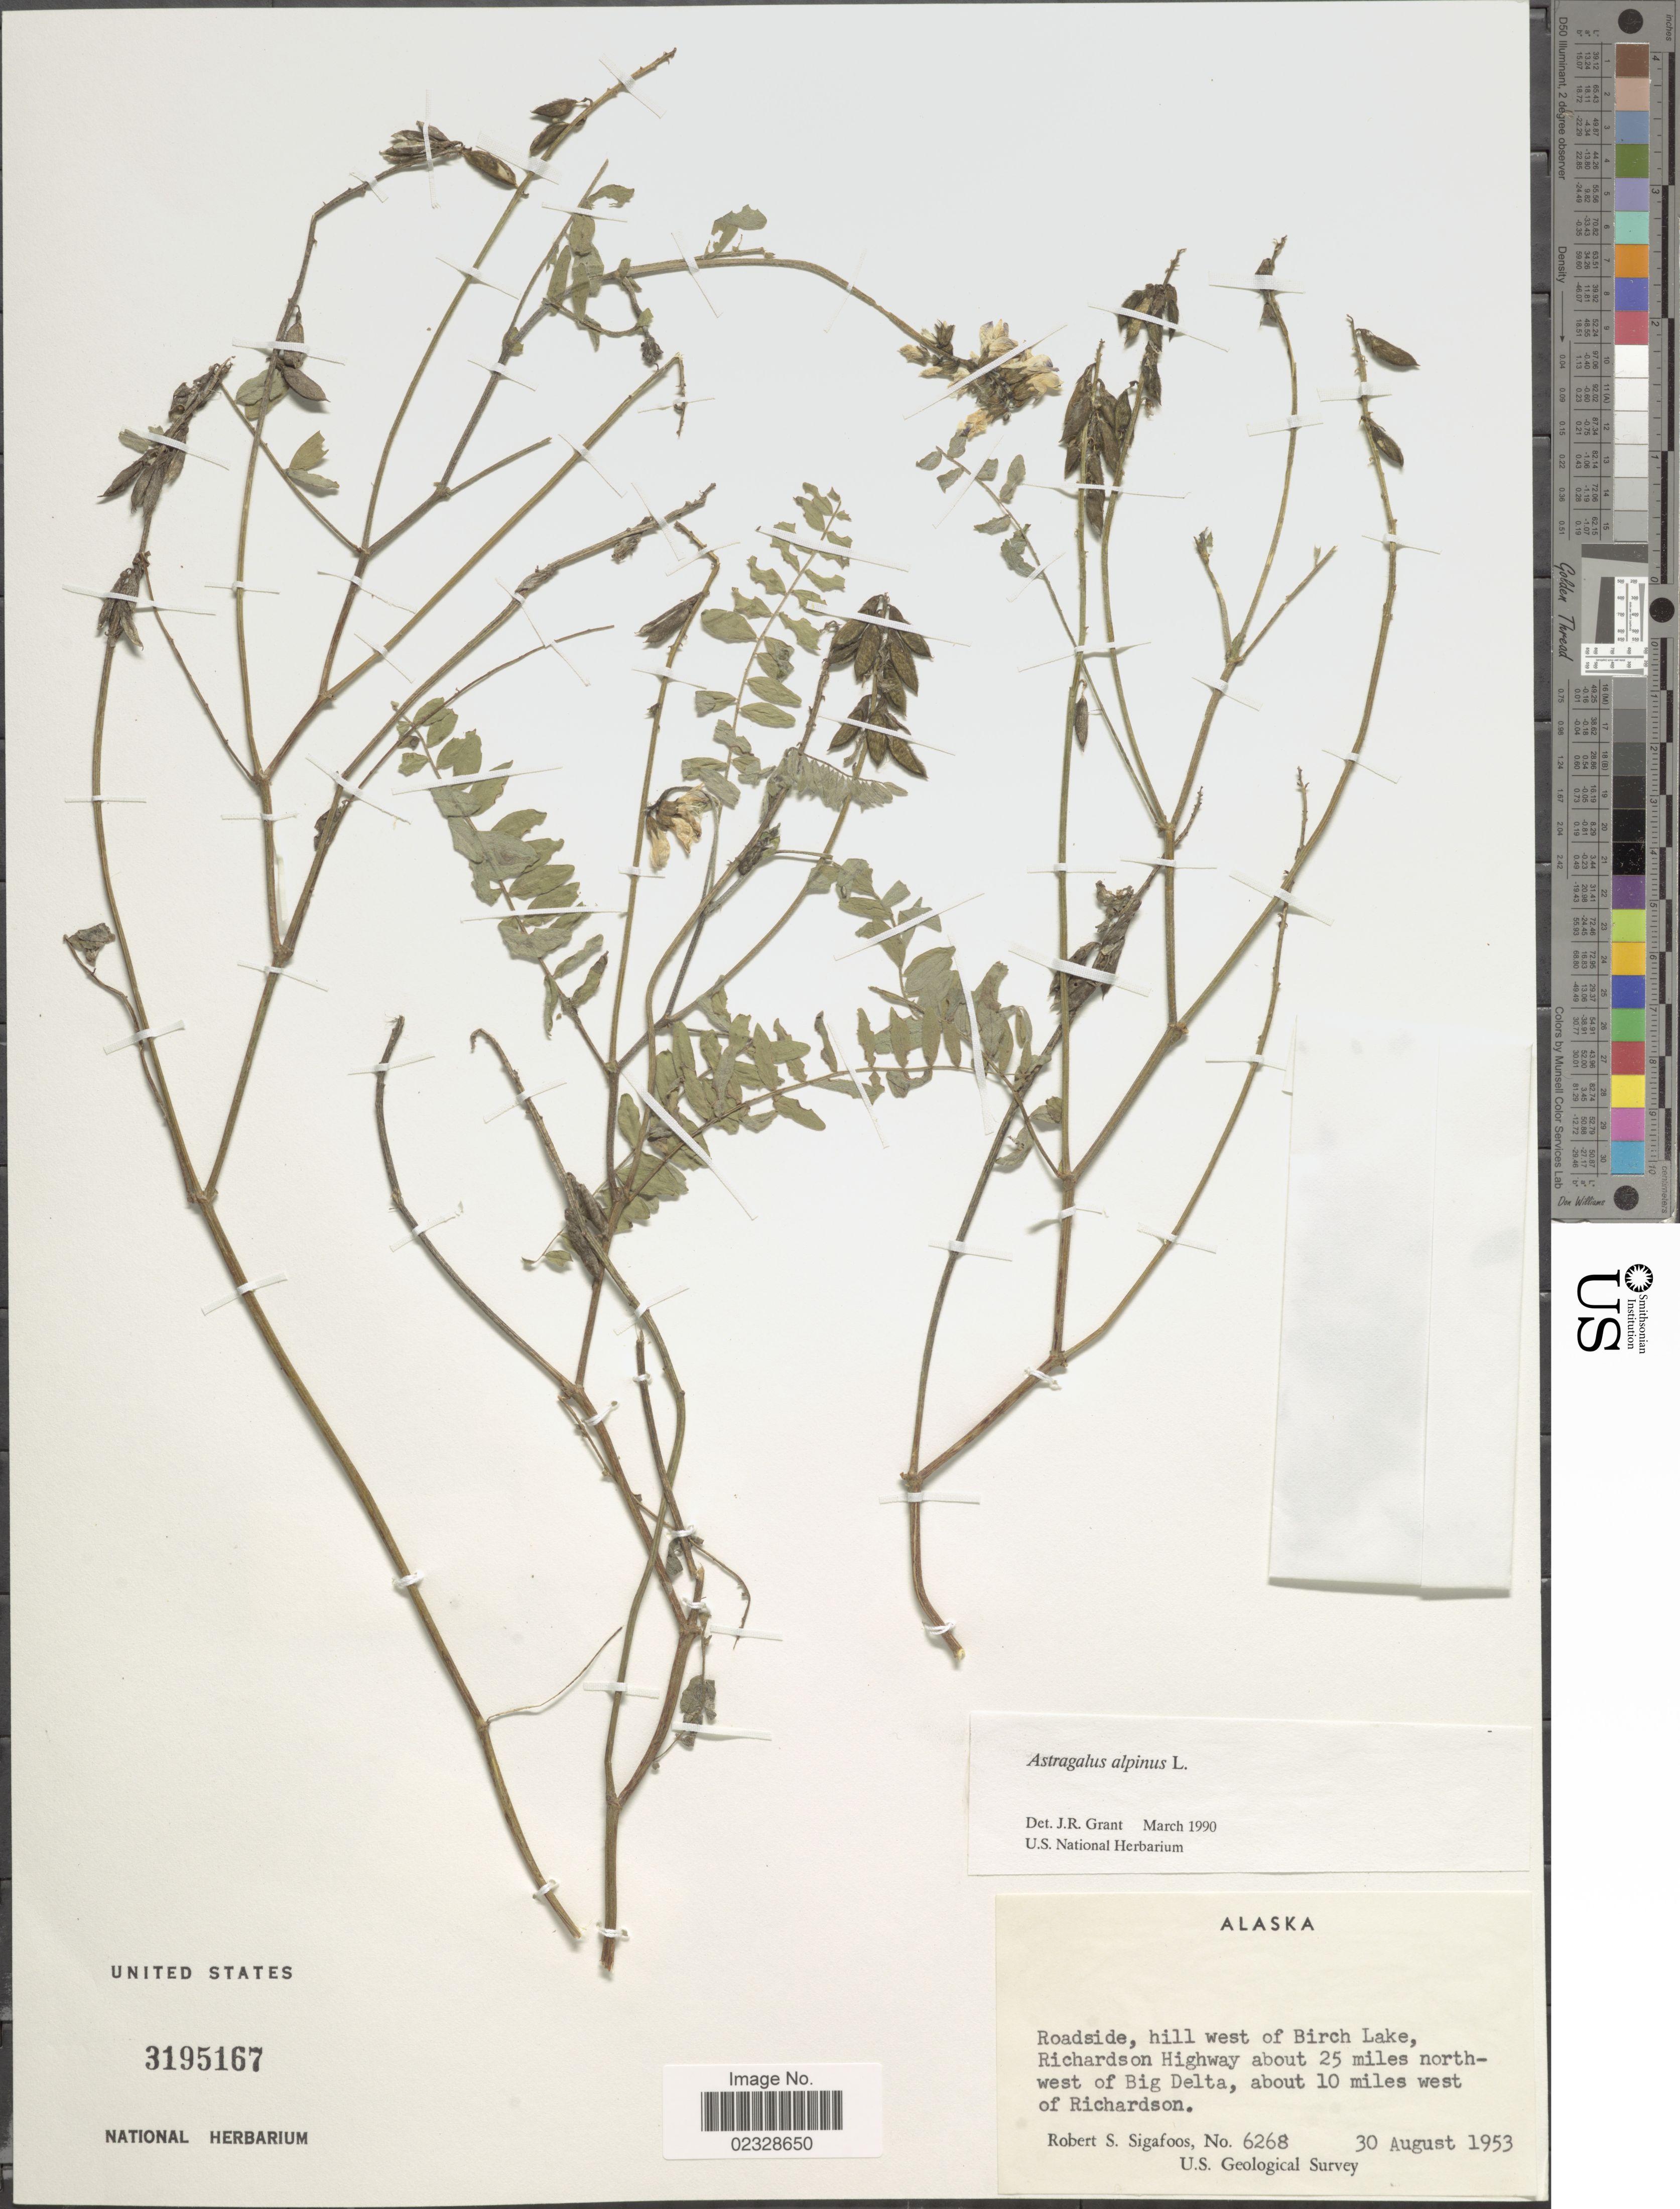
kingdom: Plantae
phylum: Tracheophyta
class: Magnoliopsida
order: Fabales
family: Fabaceae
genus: Astragalus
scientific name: Astragalus alpinus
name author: L.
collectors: R. Sigafoos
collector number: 6268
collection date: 1953-08-30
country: United States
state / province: Alaska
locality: Roadside, hill west of Birch Lake, Richardson Highway about 25 miles north-west of Big Delta, about 10 miles west of Richardson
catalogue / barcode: US 3195167